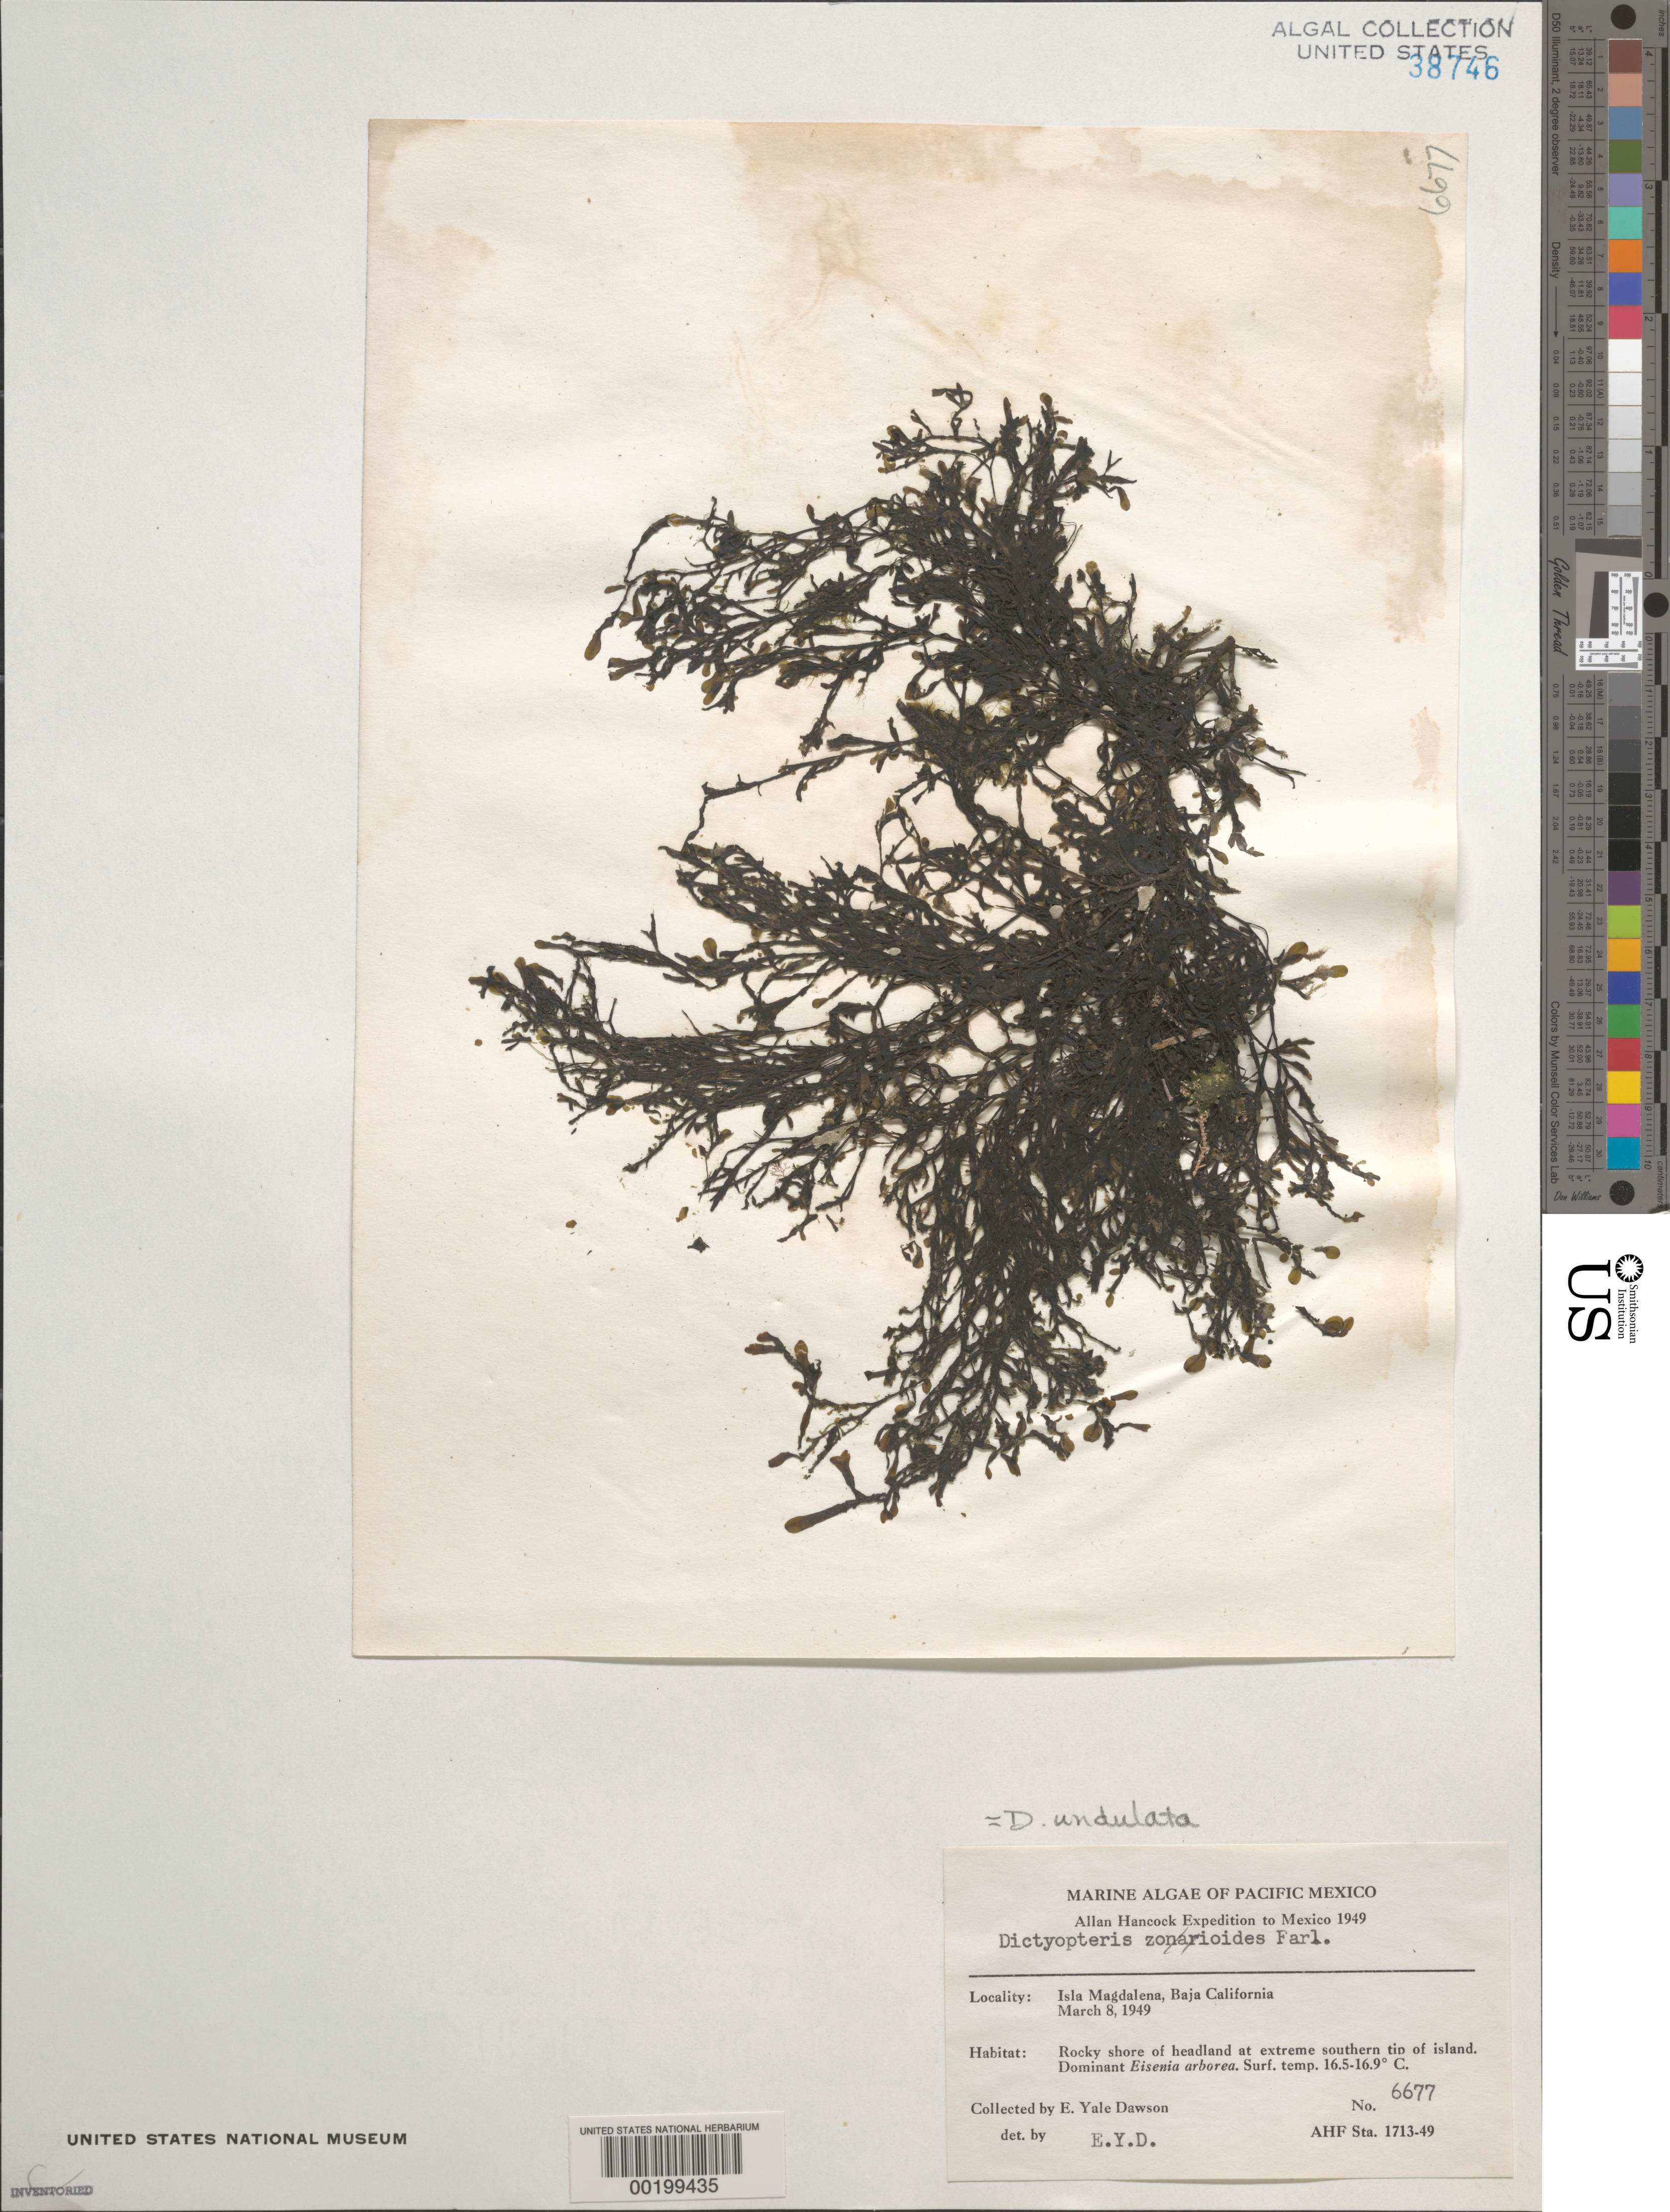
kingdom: Chromista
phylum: Ochrophyta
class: Phaeophyceae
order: Dictyotales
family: Dictyotaceae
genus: Dictyopteris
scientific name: Dictyopteris undulata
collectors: E. Y. Dawson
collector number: EYD 6677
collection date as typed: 08 Mar 1949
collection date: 1949-03-08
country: Mexico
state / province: Baja California Sur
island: Isla Magdalena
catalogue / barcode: US 38746